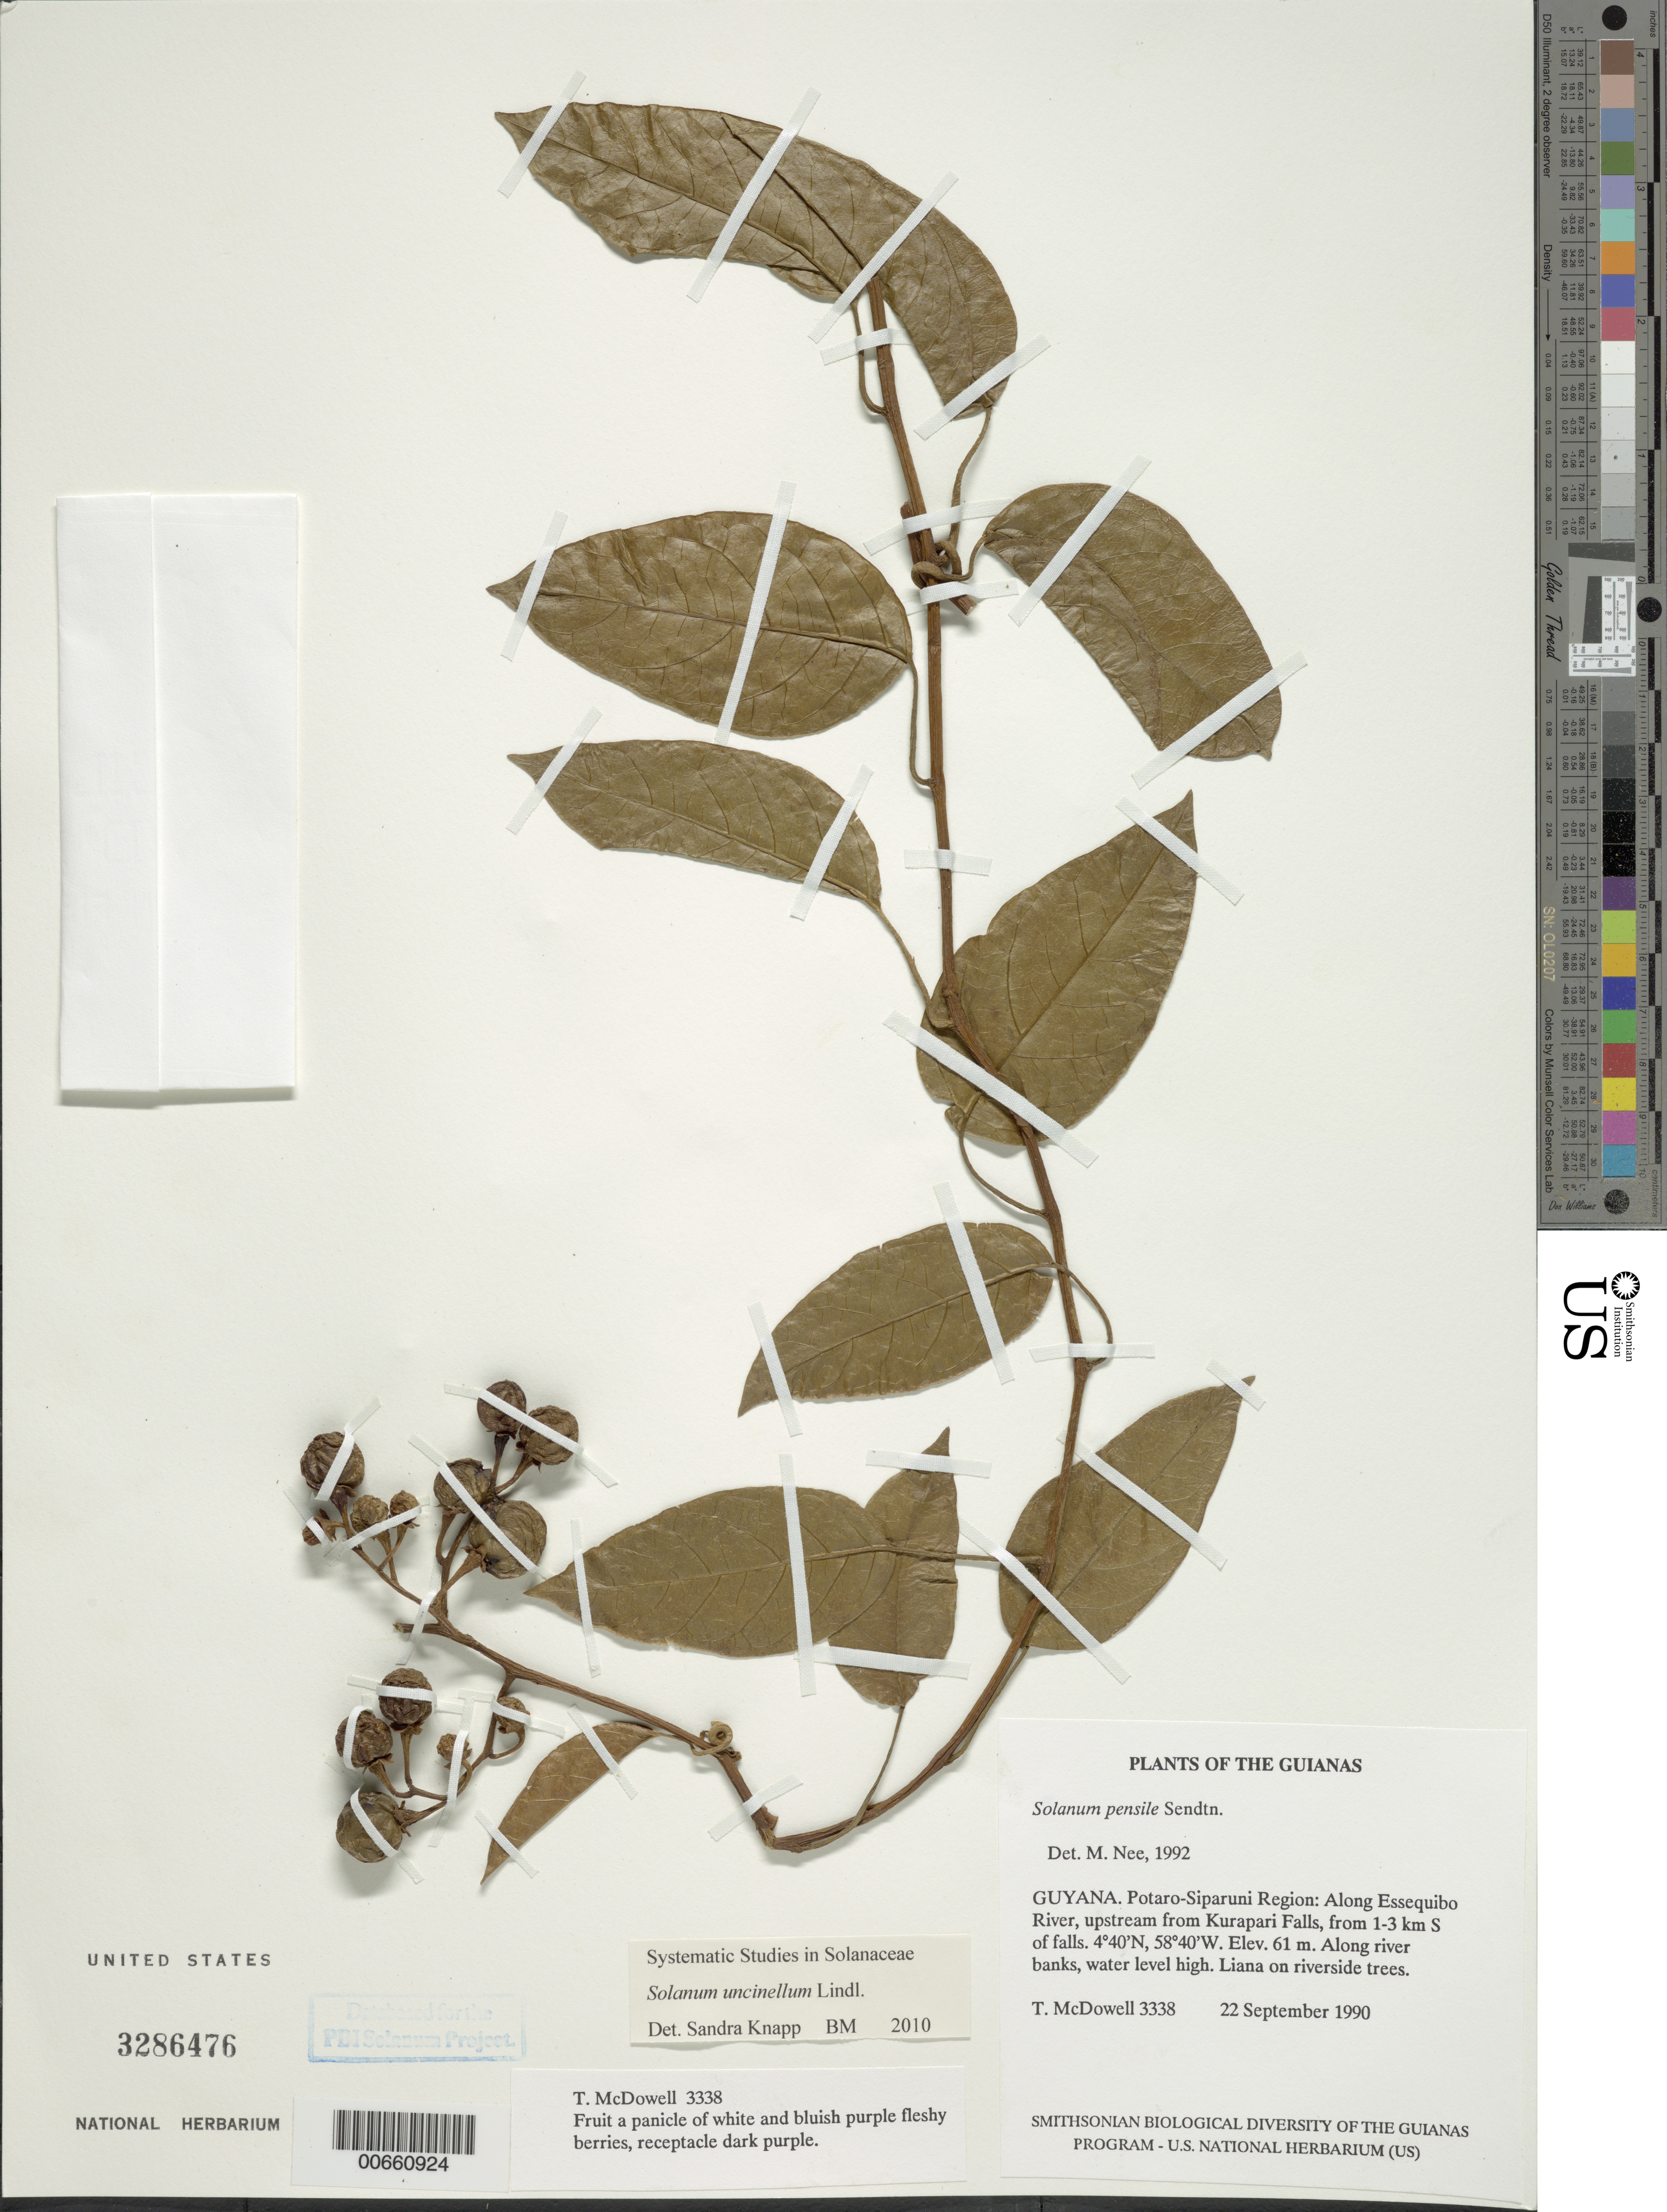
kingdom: Plantae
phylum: Tracheophyta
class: Magnoliopsida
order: Solanales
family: Solanaceae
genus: Solanum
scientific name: Solanum uncinellum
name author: Lindl.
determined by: Knapp, S. D.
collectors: T. McDowell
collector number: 3338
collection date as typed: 9 Sep 1990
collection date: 1990-09-09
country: Guyana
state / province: Potaro-Siparuni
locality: Along Essequibo River, upstream from Kurupukari Falls, from 1-3 km S of falls. Iwokrama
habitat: Along river banks, water level high. On riverside trees.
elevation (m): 61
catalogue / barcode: US 3286476